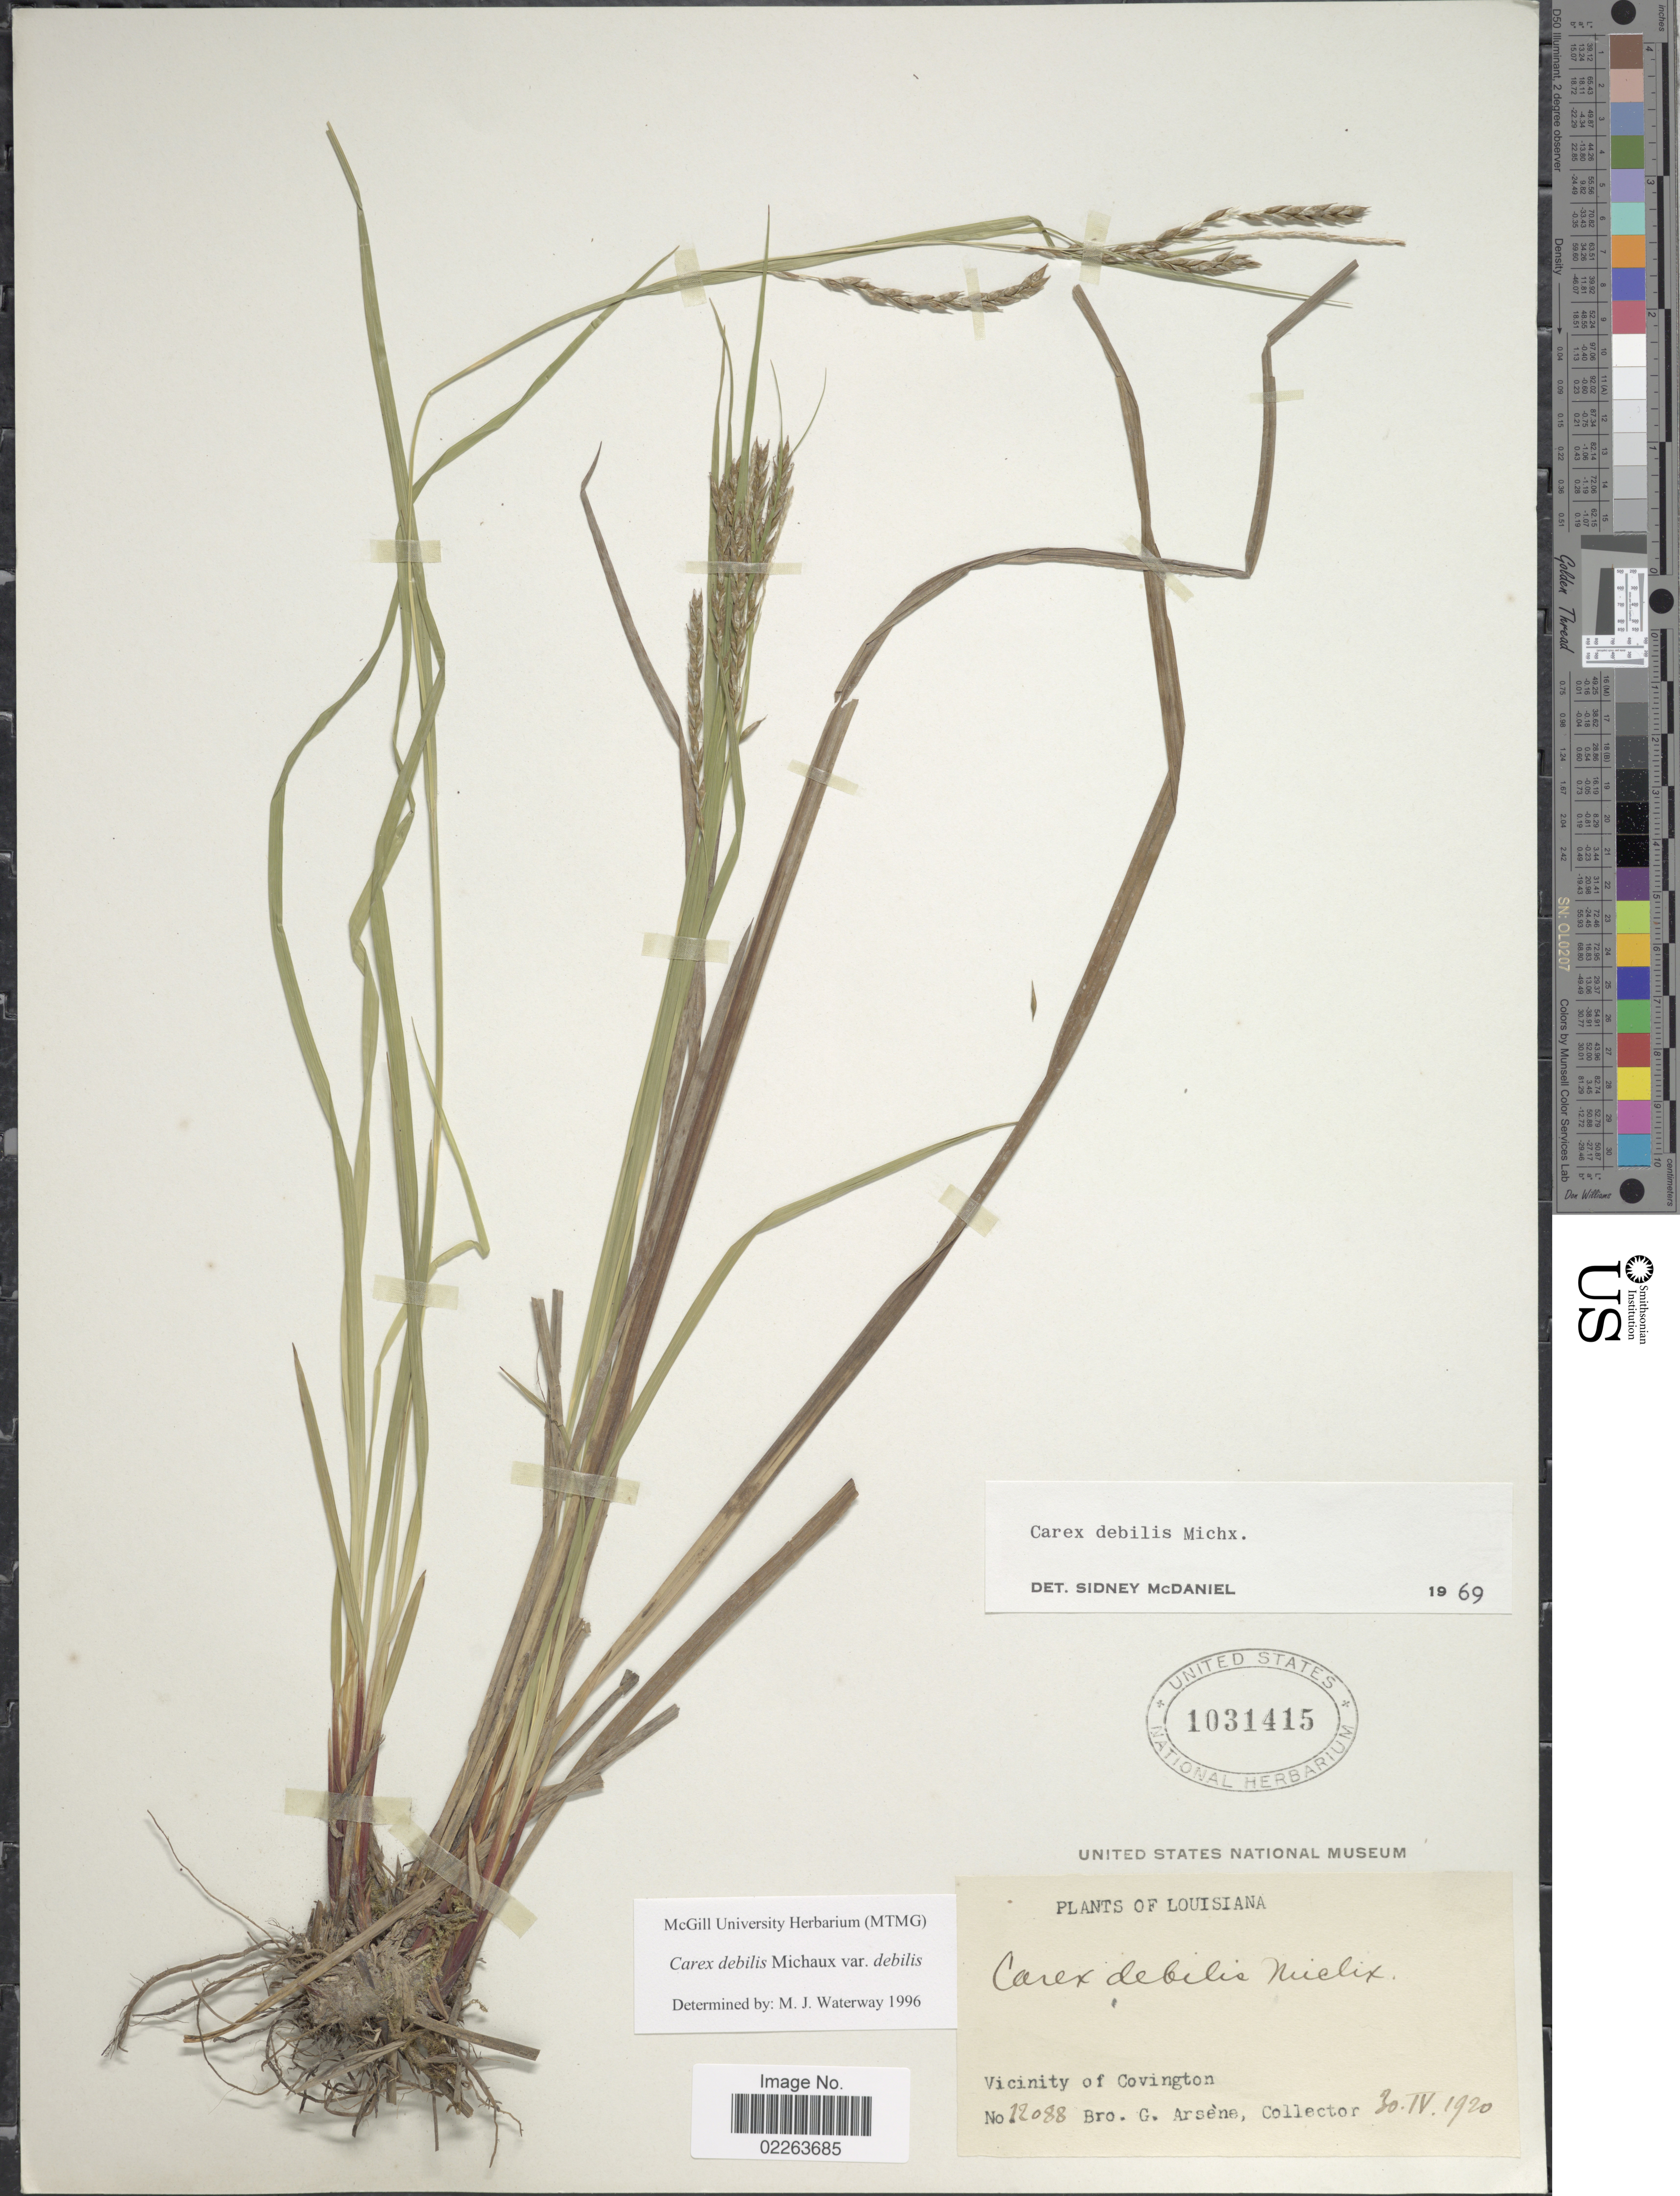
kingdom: Plantae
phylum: Tracheophyta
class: Liliopsida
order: Poales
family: Cyperaceae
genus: Carex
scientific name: Carex debilis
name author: Michx.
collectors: Bro. G. Arsène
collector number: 12088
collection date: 1920-04-30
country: United States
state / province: Louisiana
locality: Vicinity of Covington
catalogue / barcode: US 1031415